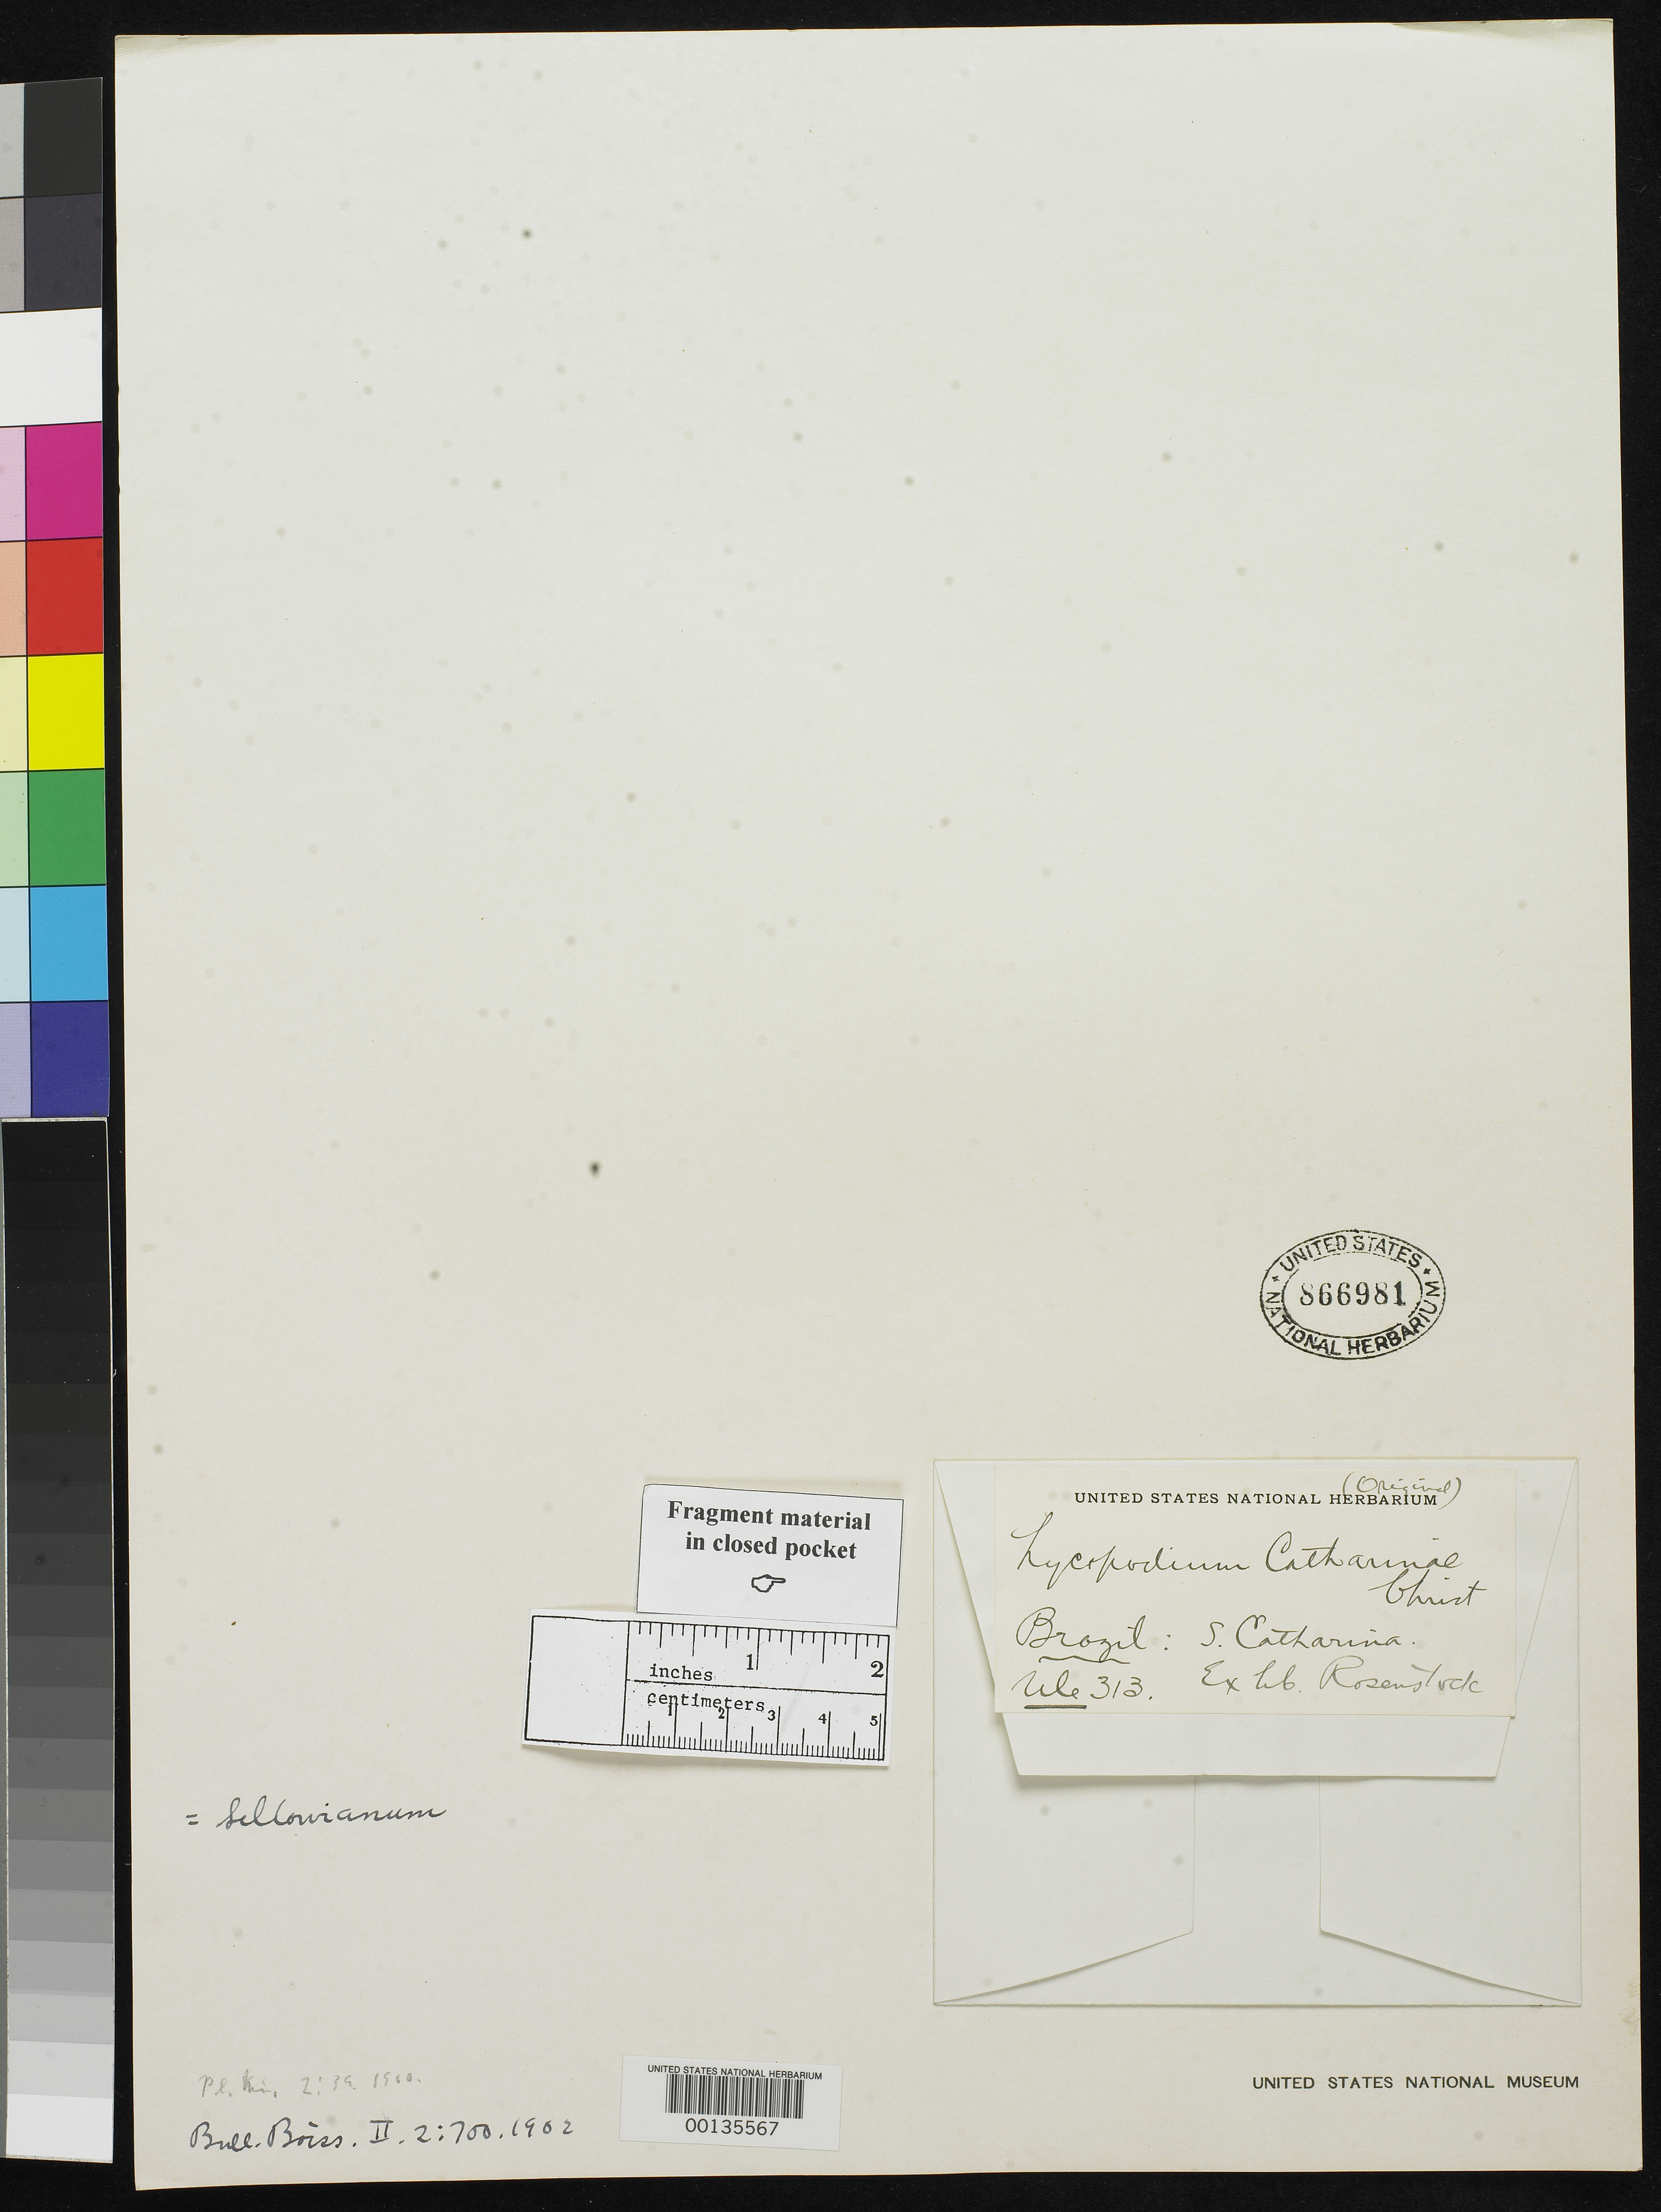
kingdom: Plantae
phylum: Tracheophyta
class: Lycopodiopsida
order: Lycopodiales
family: Lycopodiaceae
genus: Lycopodium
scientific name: Lycopodium catharinae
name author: Christ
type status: Type Collection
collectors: E. H. Ule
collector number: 313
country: Brazil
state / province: Santa Catarina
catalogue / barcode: US 866981